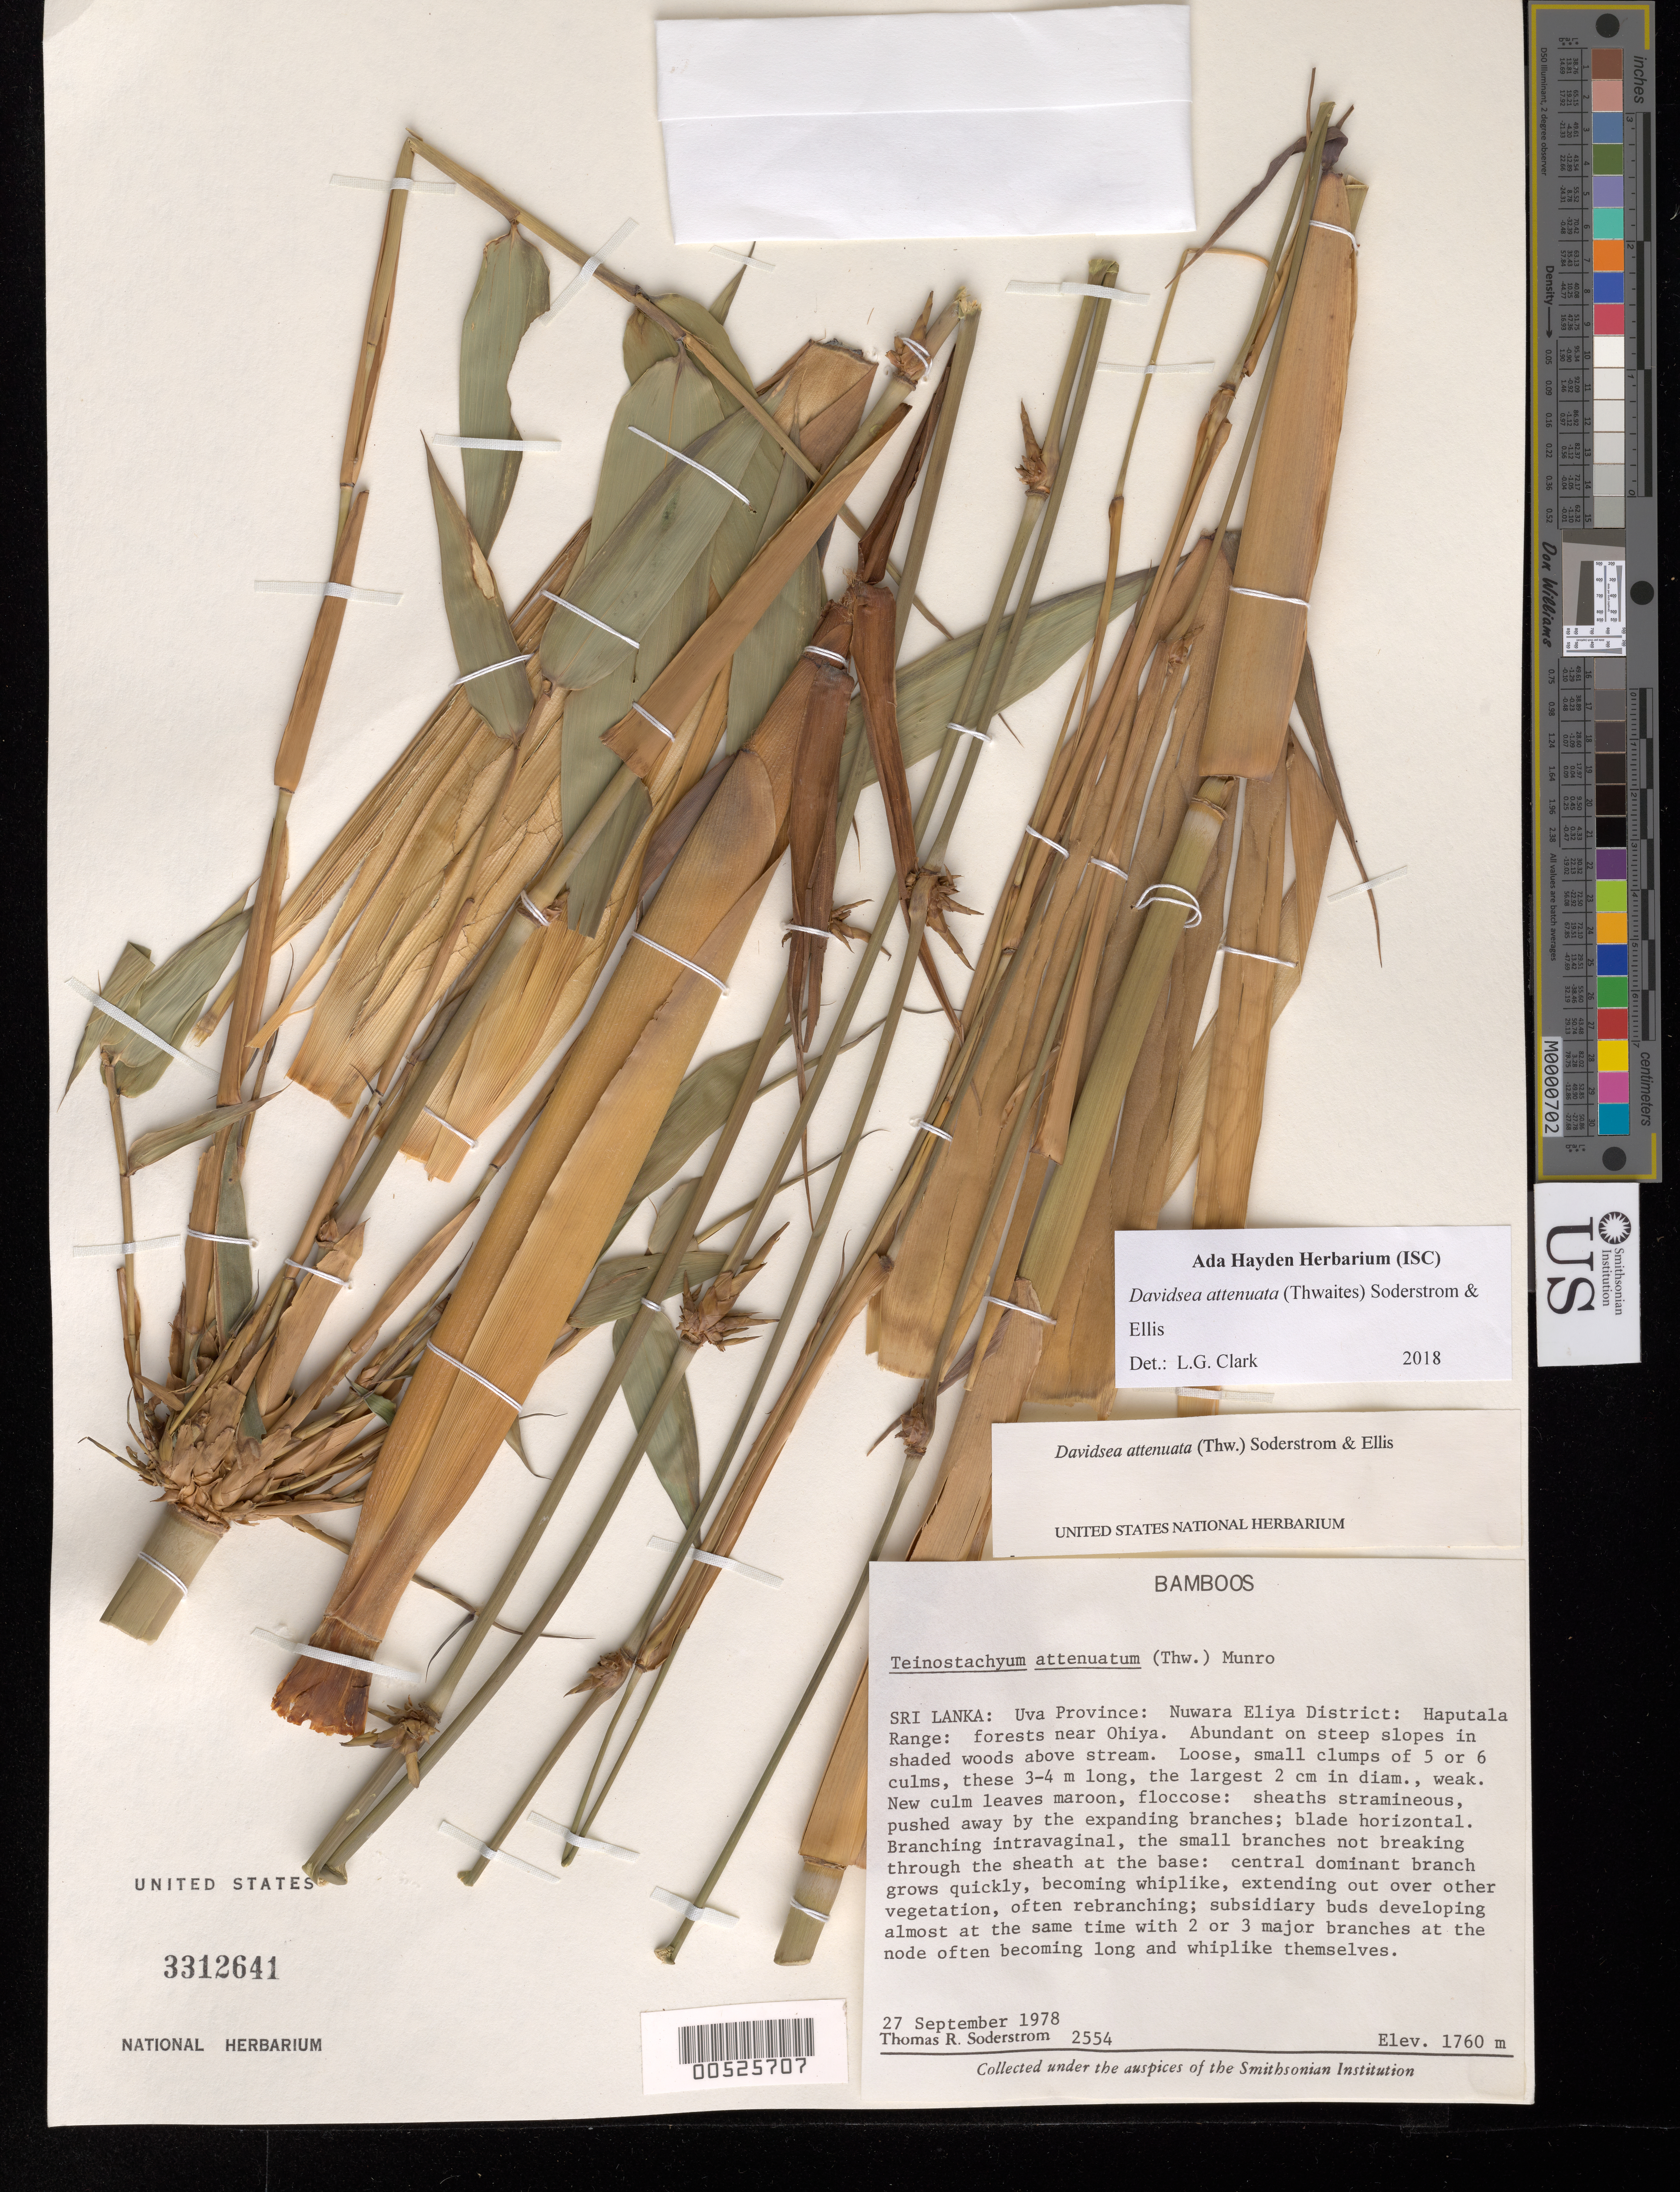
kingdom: Plantae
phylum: Tracheophyta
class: Liliopsida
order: Poales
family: Poaceae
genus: Davidsea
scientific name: Davidsea attenuata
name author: (Thwaites) Soderstr. & R.P. Ellis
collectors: T. R. Soderstrom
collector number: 2554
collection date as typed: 27 Sep 1978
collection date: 1978-09-27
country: Sri Lanka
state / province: Uva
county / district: Nuwara Eliya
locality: Haputala range: forests near ohiya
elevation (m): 1760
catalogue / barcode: US 3312641